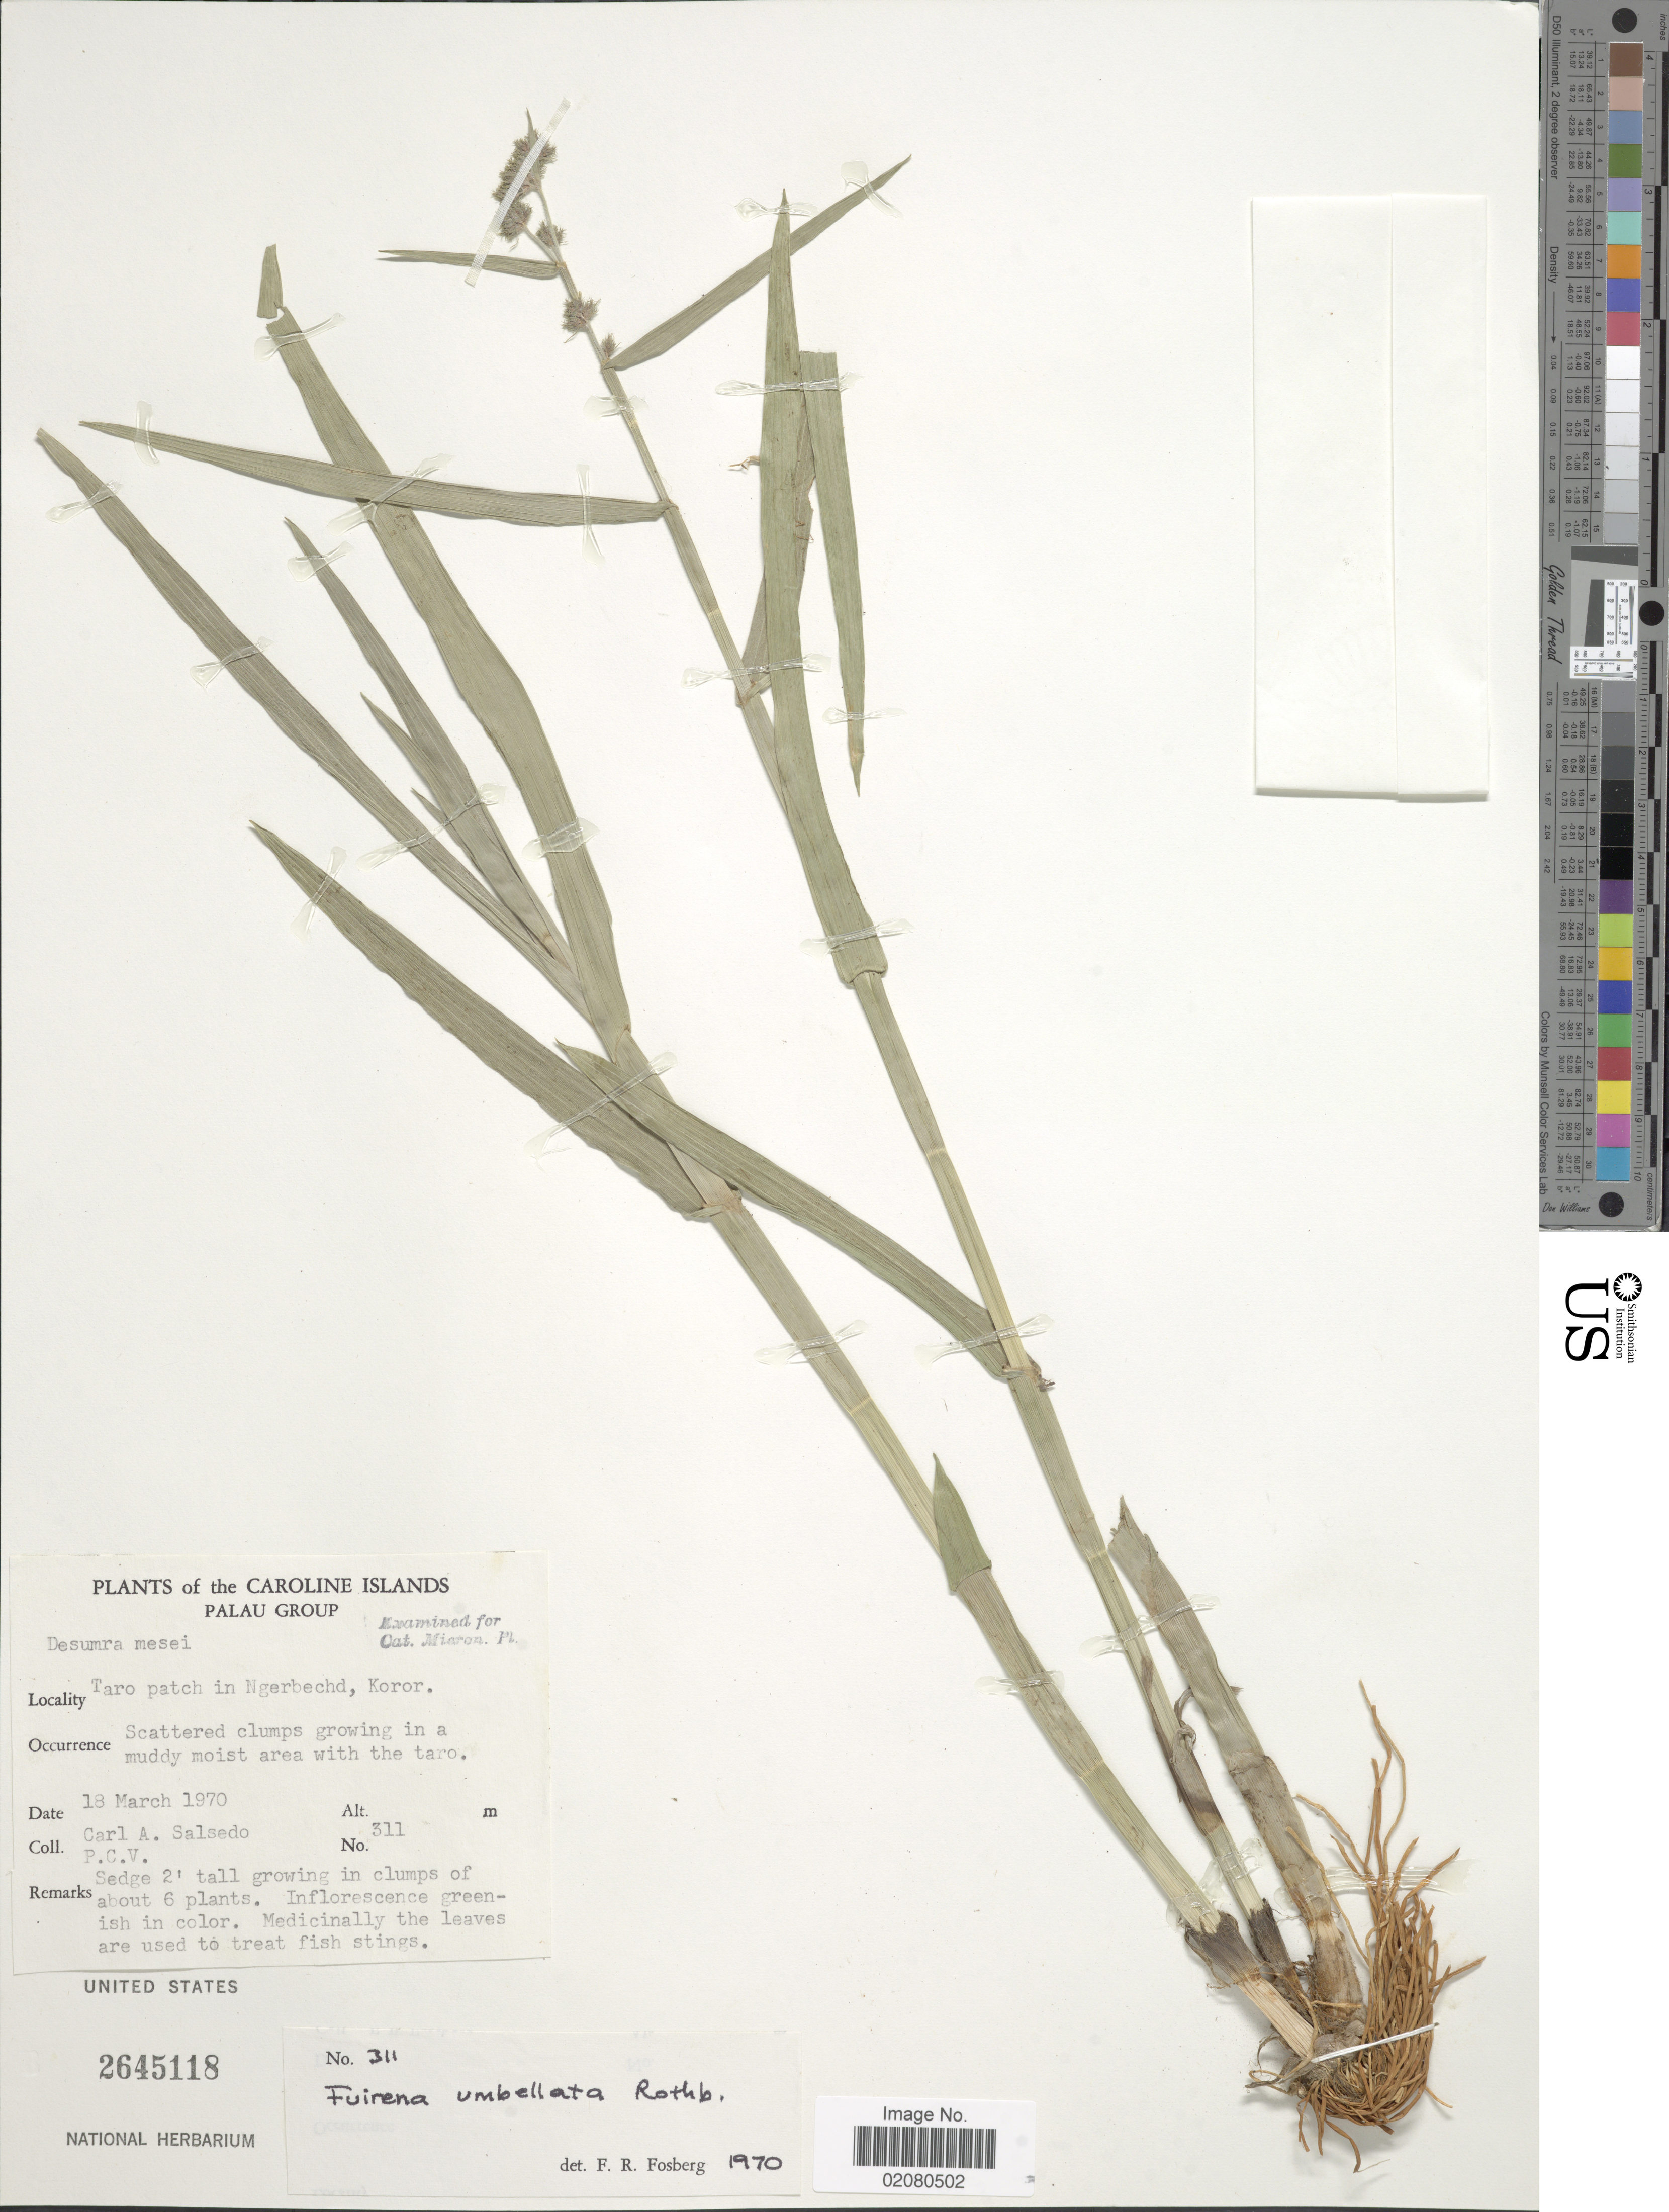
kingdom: Plantae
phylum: Tracheophyta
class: Liliopsida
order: Poales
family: Cyperaceae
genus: Fuirena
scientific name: Fuirena umbellata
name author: Rottb.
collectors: C.A. Salsedo & P. C. V.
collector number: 311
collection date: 1970-03-18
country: Palau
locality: Caroline Islands, Palau Group, Taro patch in Ngerbechd, koro.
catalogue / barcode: US 2645118